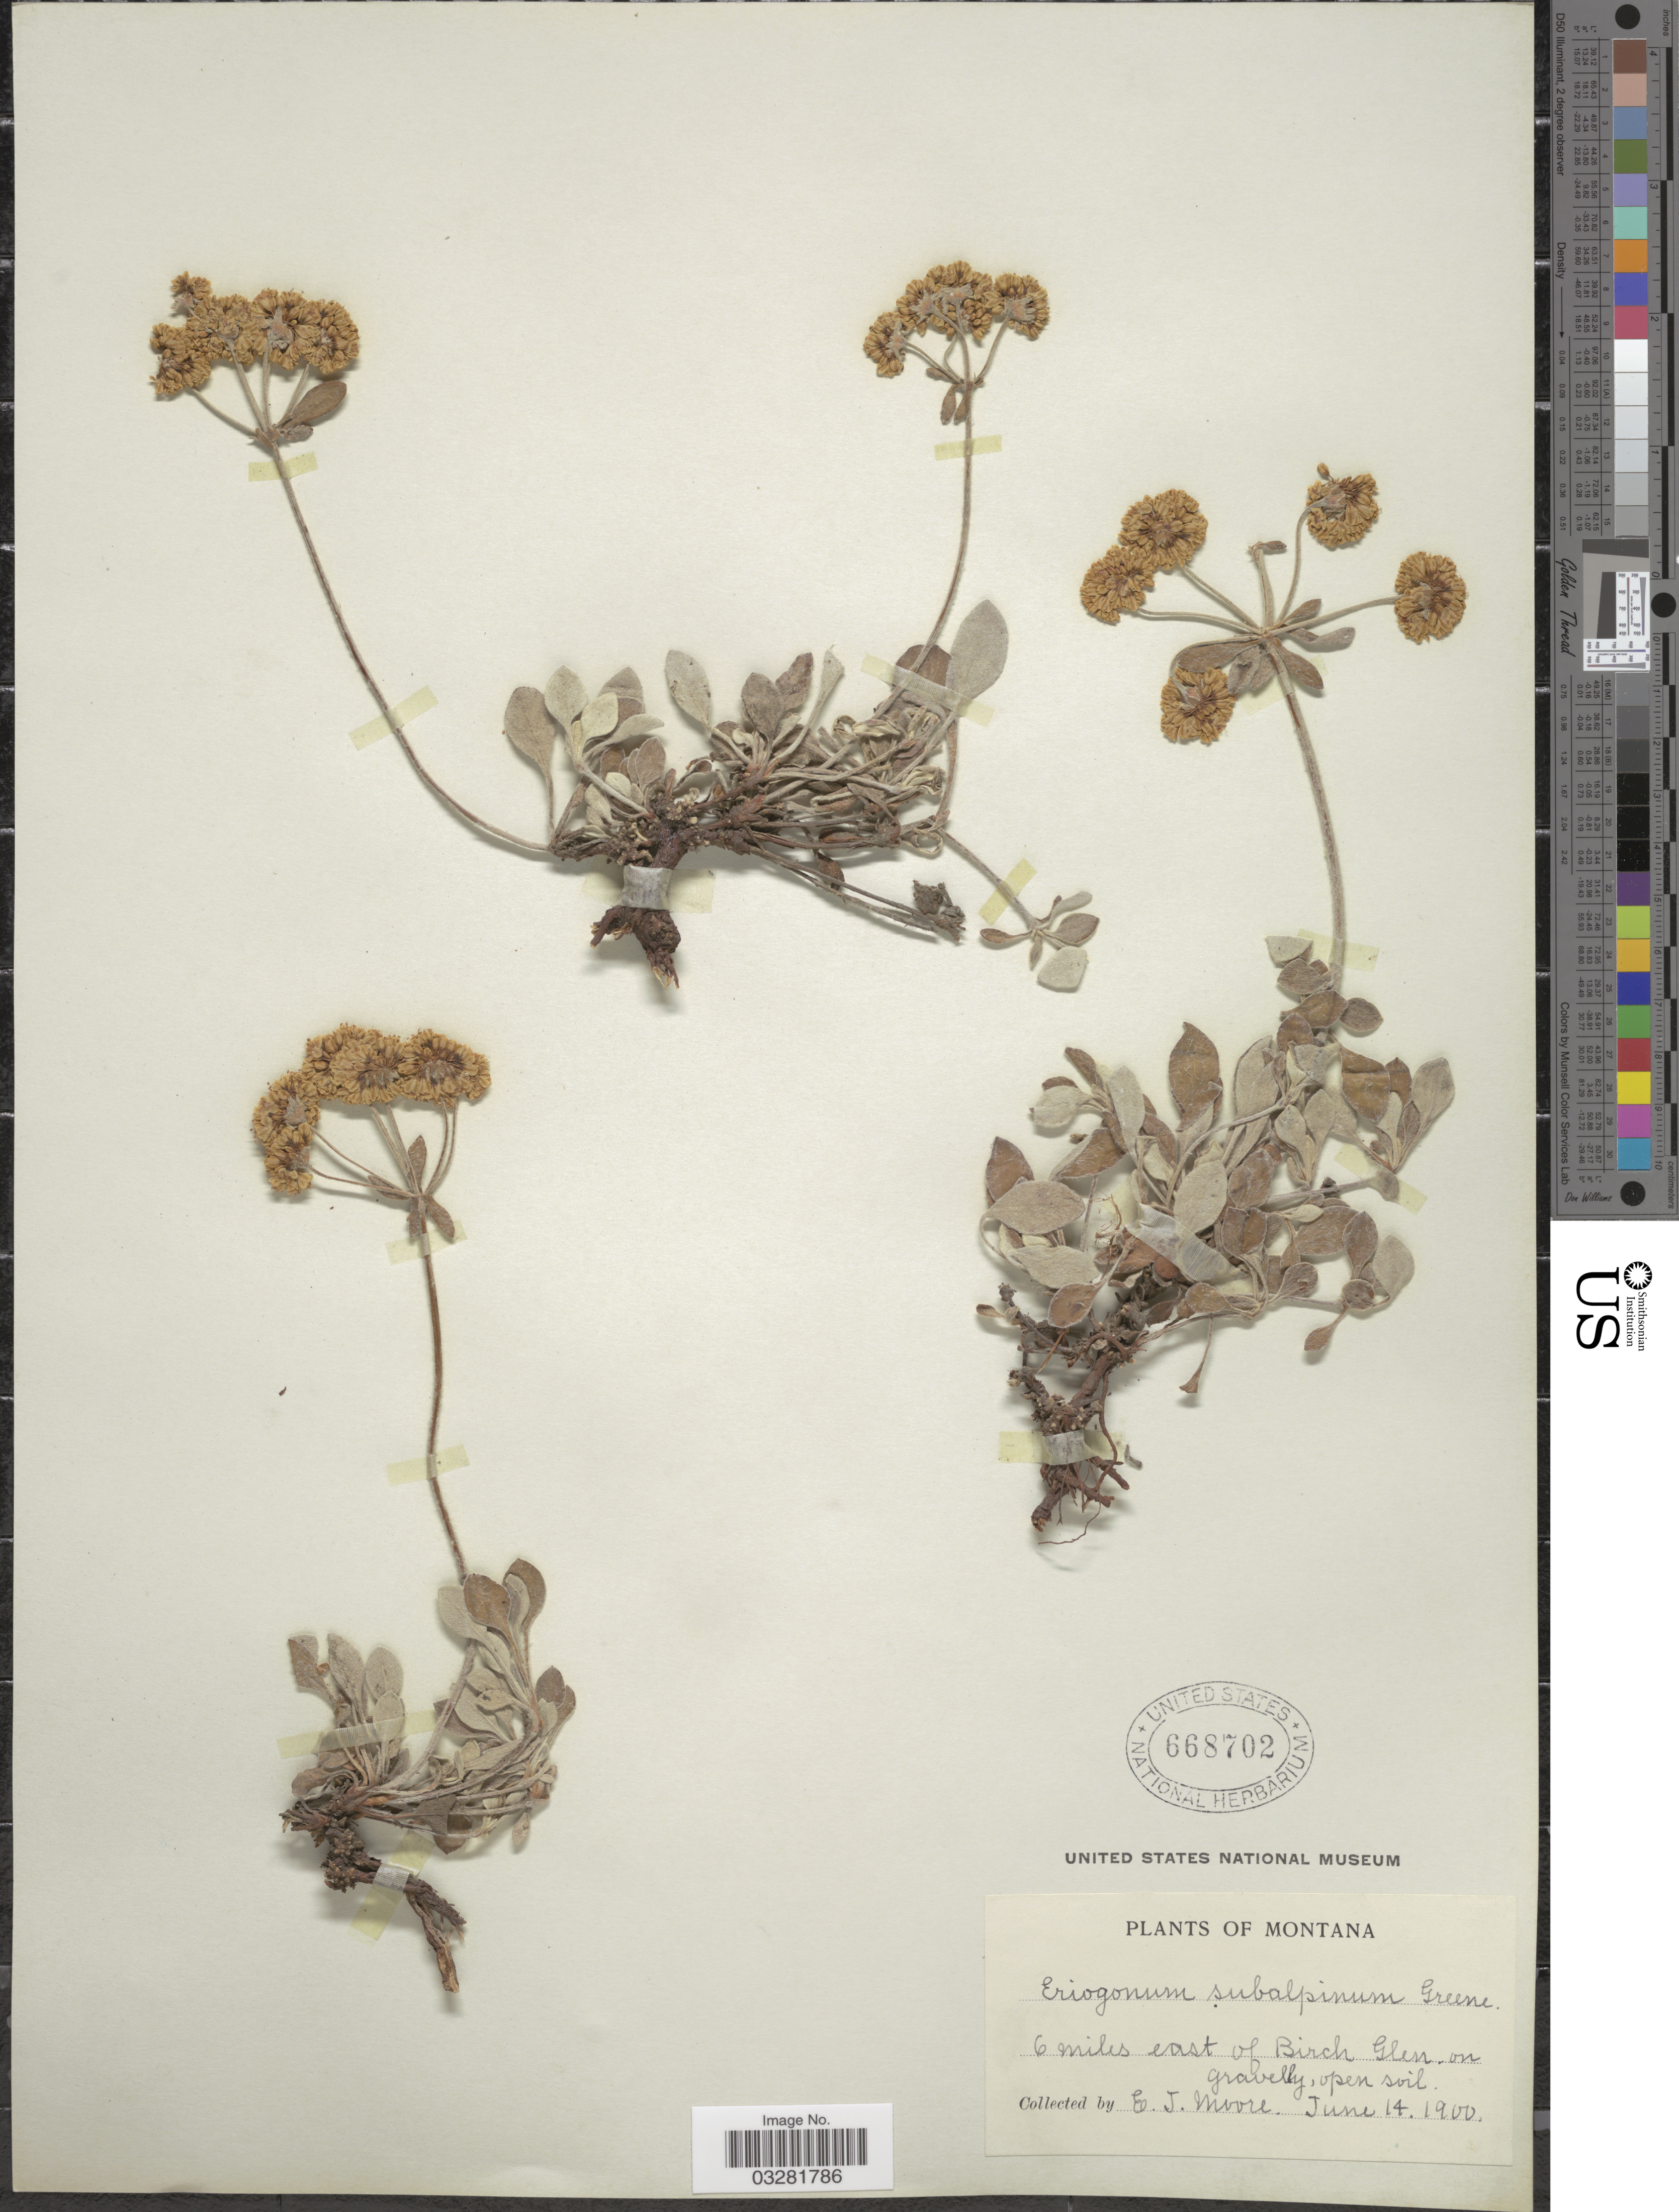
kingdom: Plantae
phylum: Tracheophyta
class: Magnoliopsida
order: Caryophyllales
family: Polygonaceae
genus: Eriogonum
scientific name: Eriogonum umbellatum var. subalpinum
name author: M.E. Jones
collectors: E. Moore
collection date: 1900-06-14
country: United States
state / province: Montana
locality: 6 miles east of Birch Glen.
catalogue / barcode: US 668702